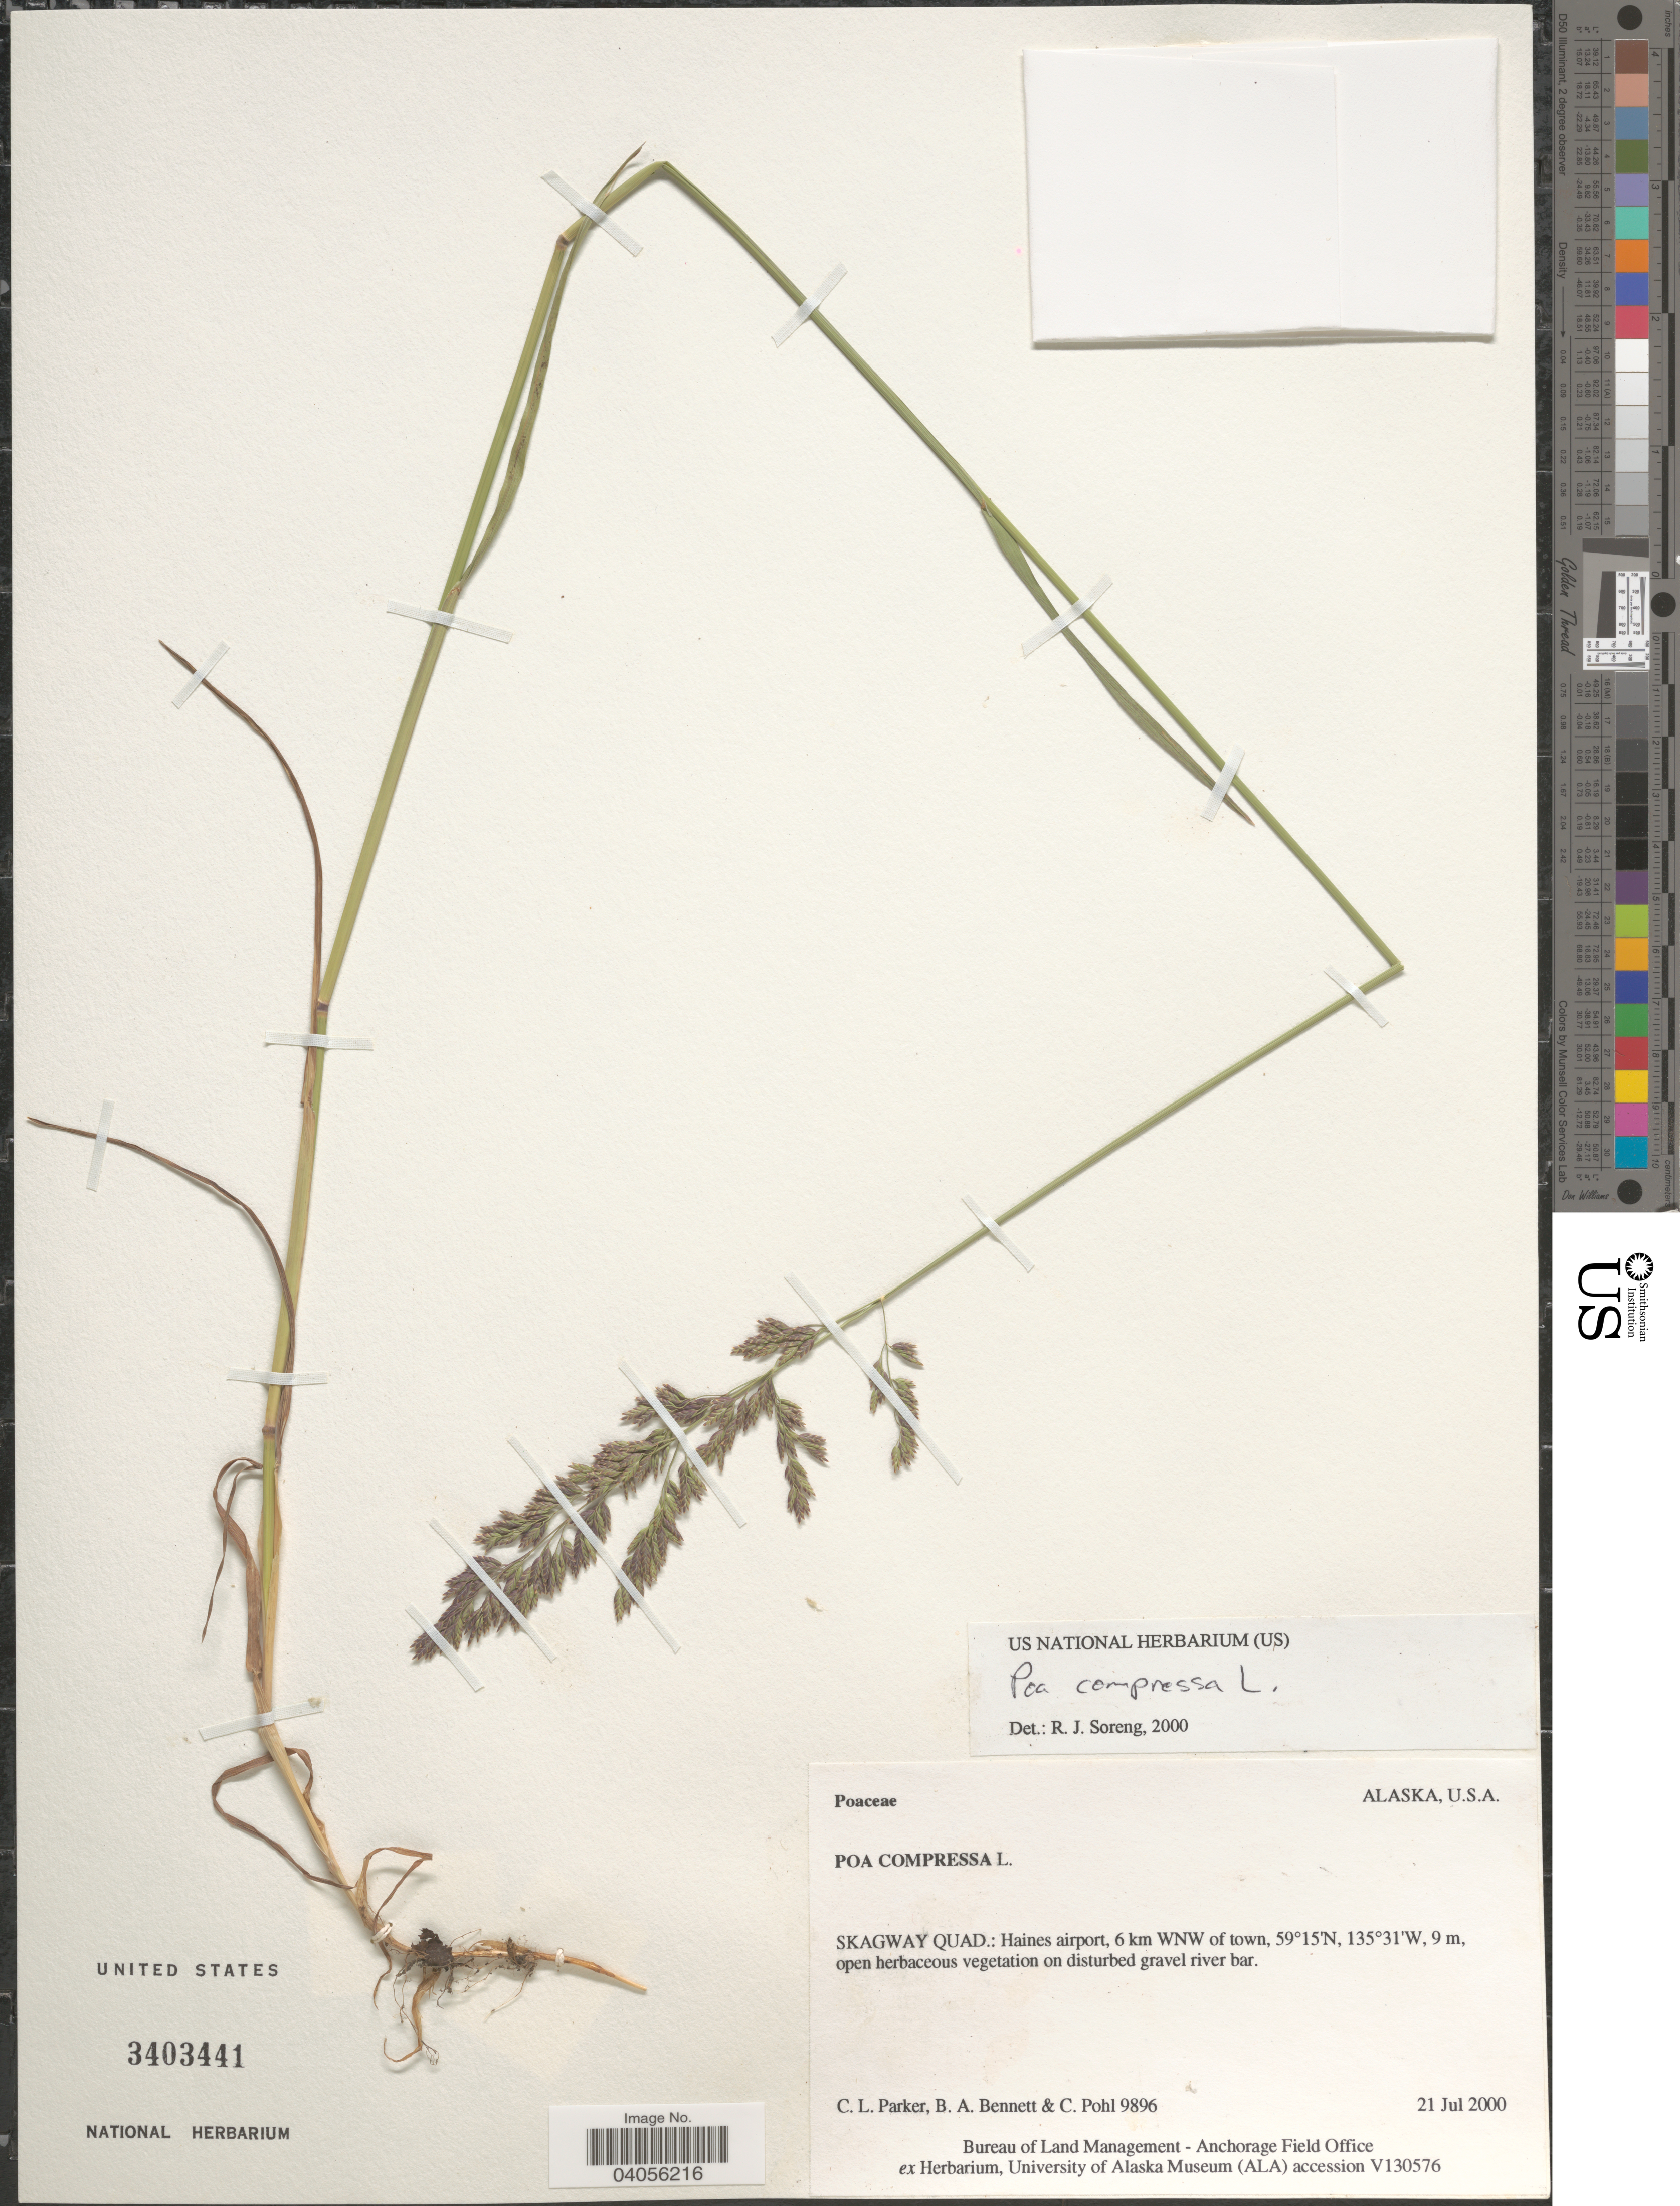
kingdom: Plantae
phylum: Tracheophyta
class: Liliopsida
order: Poales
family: Poaceae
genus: Poa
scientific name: Poa compressa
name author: L.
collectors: C. L. Parker, B. A. Bennett & C. Pohl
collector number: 9896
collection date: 2000-07-21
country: United States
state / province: Alaska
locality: Skagway Quad.: Haines airport, 6 km WNW of town.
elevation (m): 9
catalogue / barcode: US 3403441